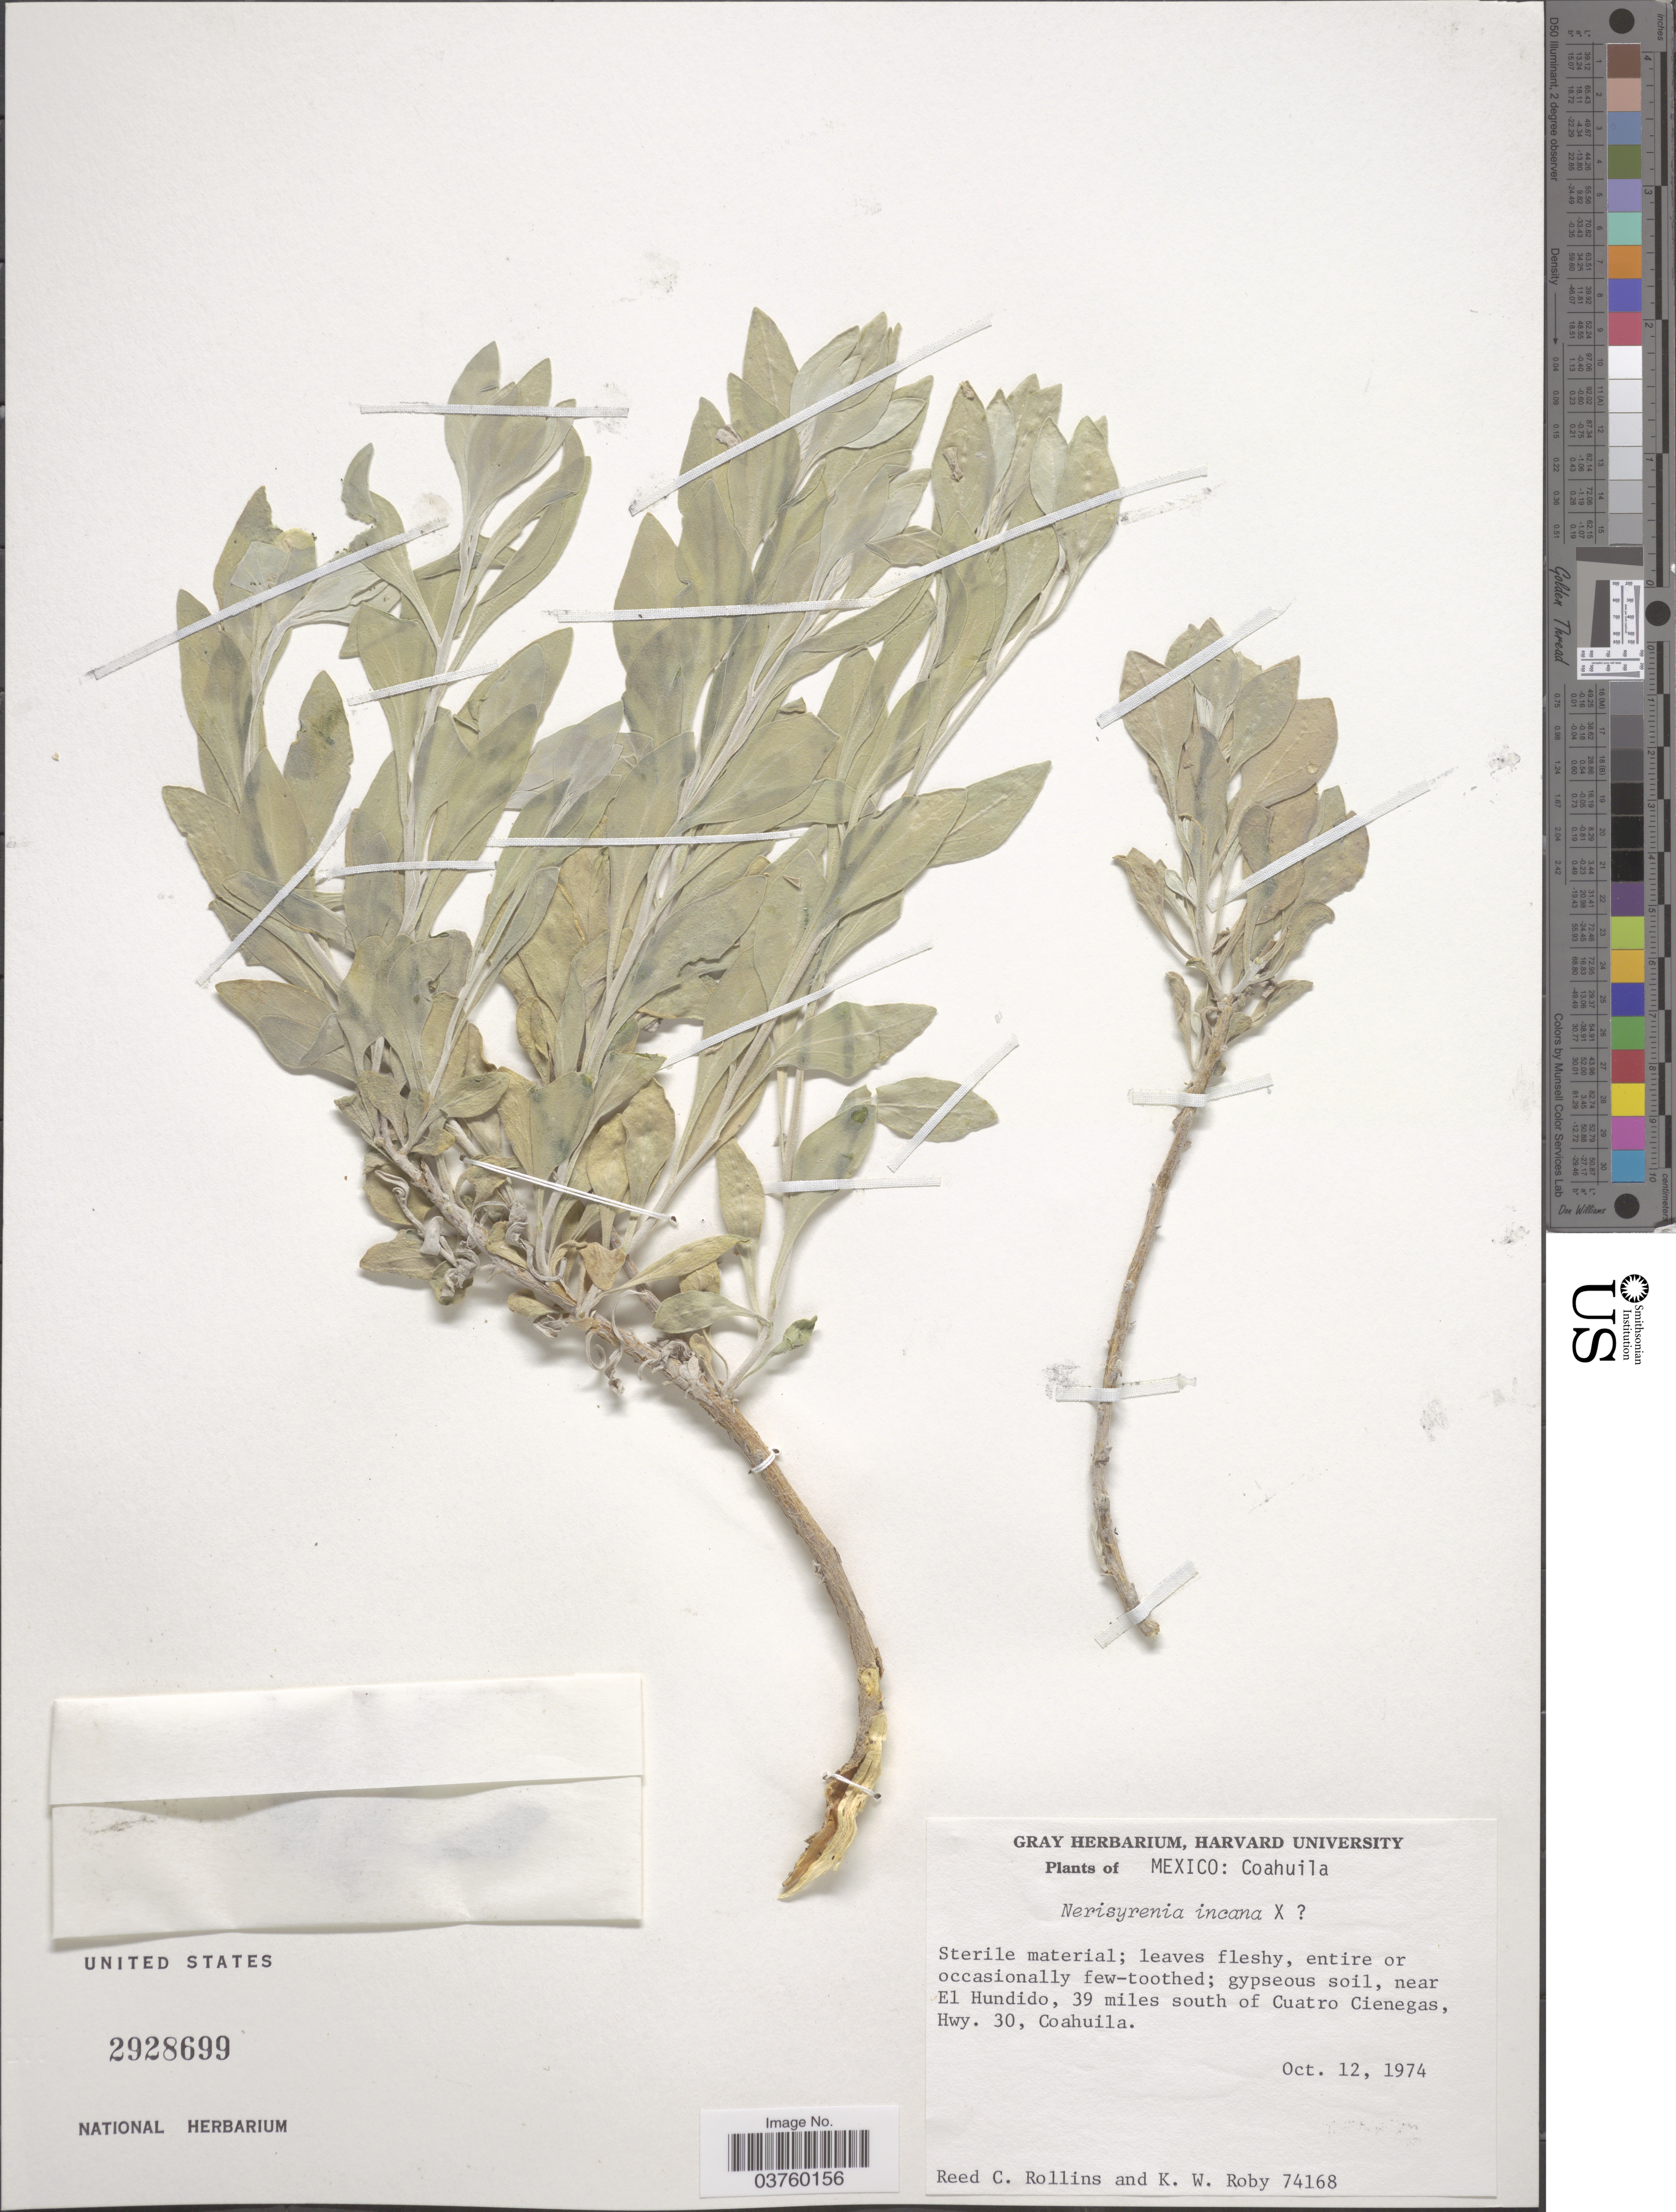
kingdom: Plantae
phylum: Tracheophyta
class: Magnoliopsida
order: Brassicales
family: Brassicaceae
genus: Nerisyrenia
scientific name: Nerisyrenia incana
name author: Rollins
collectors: R. C. Rollins & K. W. Roby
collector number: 74168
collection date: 1974-10-12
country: Mexico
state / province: Coahuila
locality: Near El Hundido, 39 miles south of Cuatro Cienegas, Hwy. 30.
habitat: gypeous soil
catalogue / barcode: US 2928699